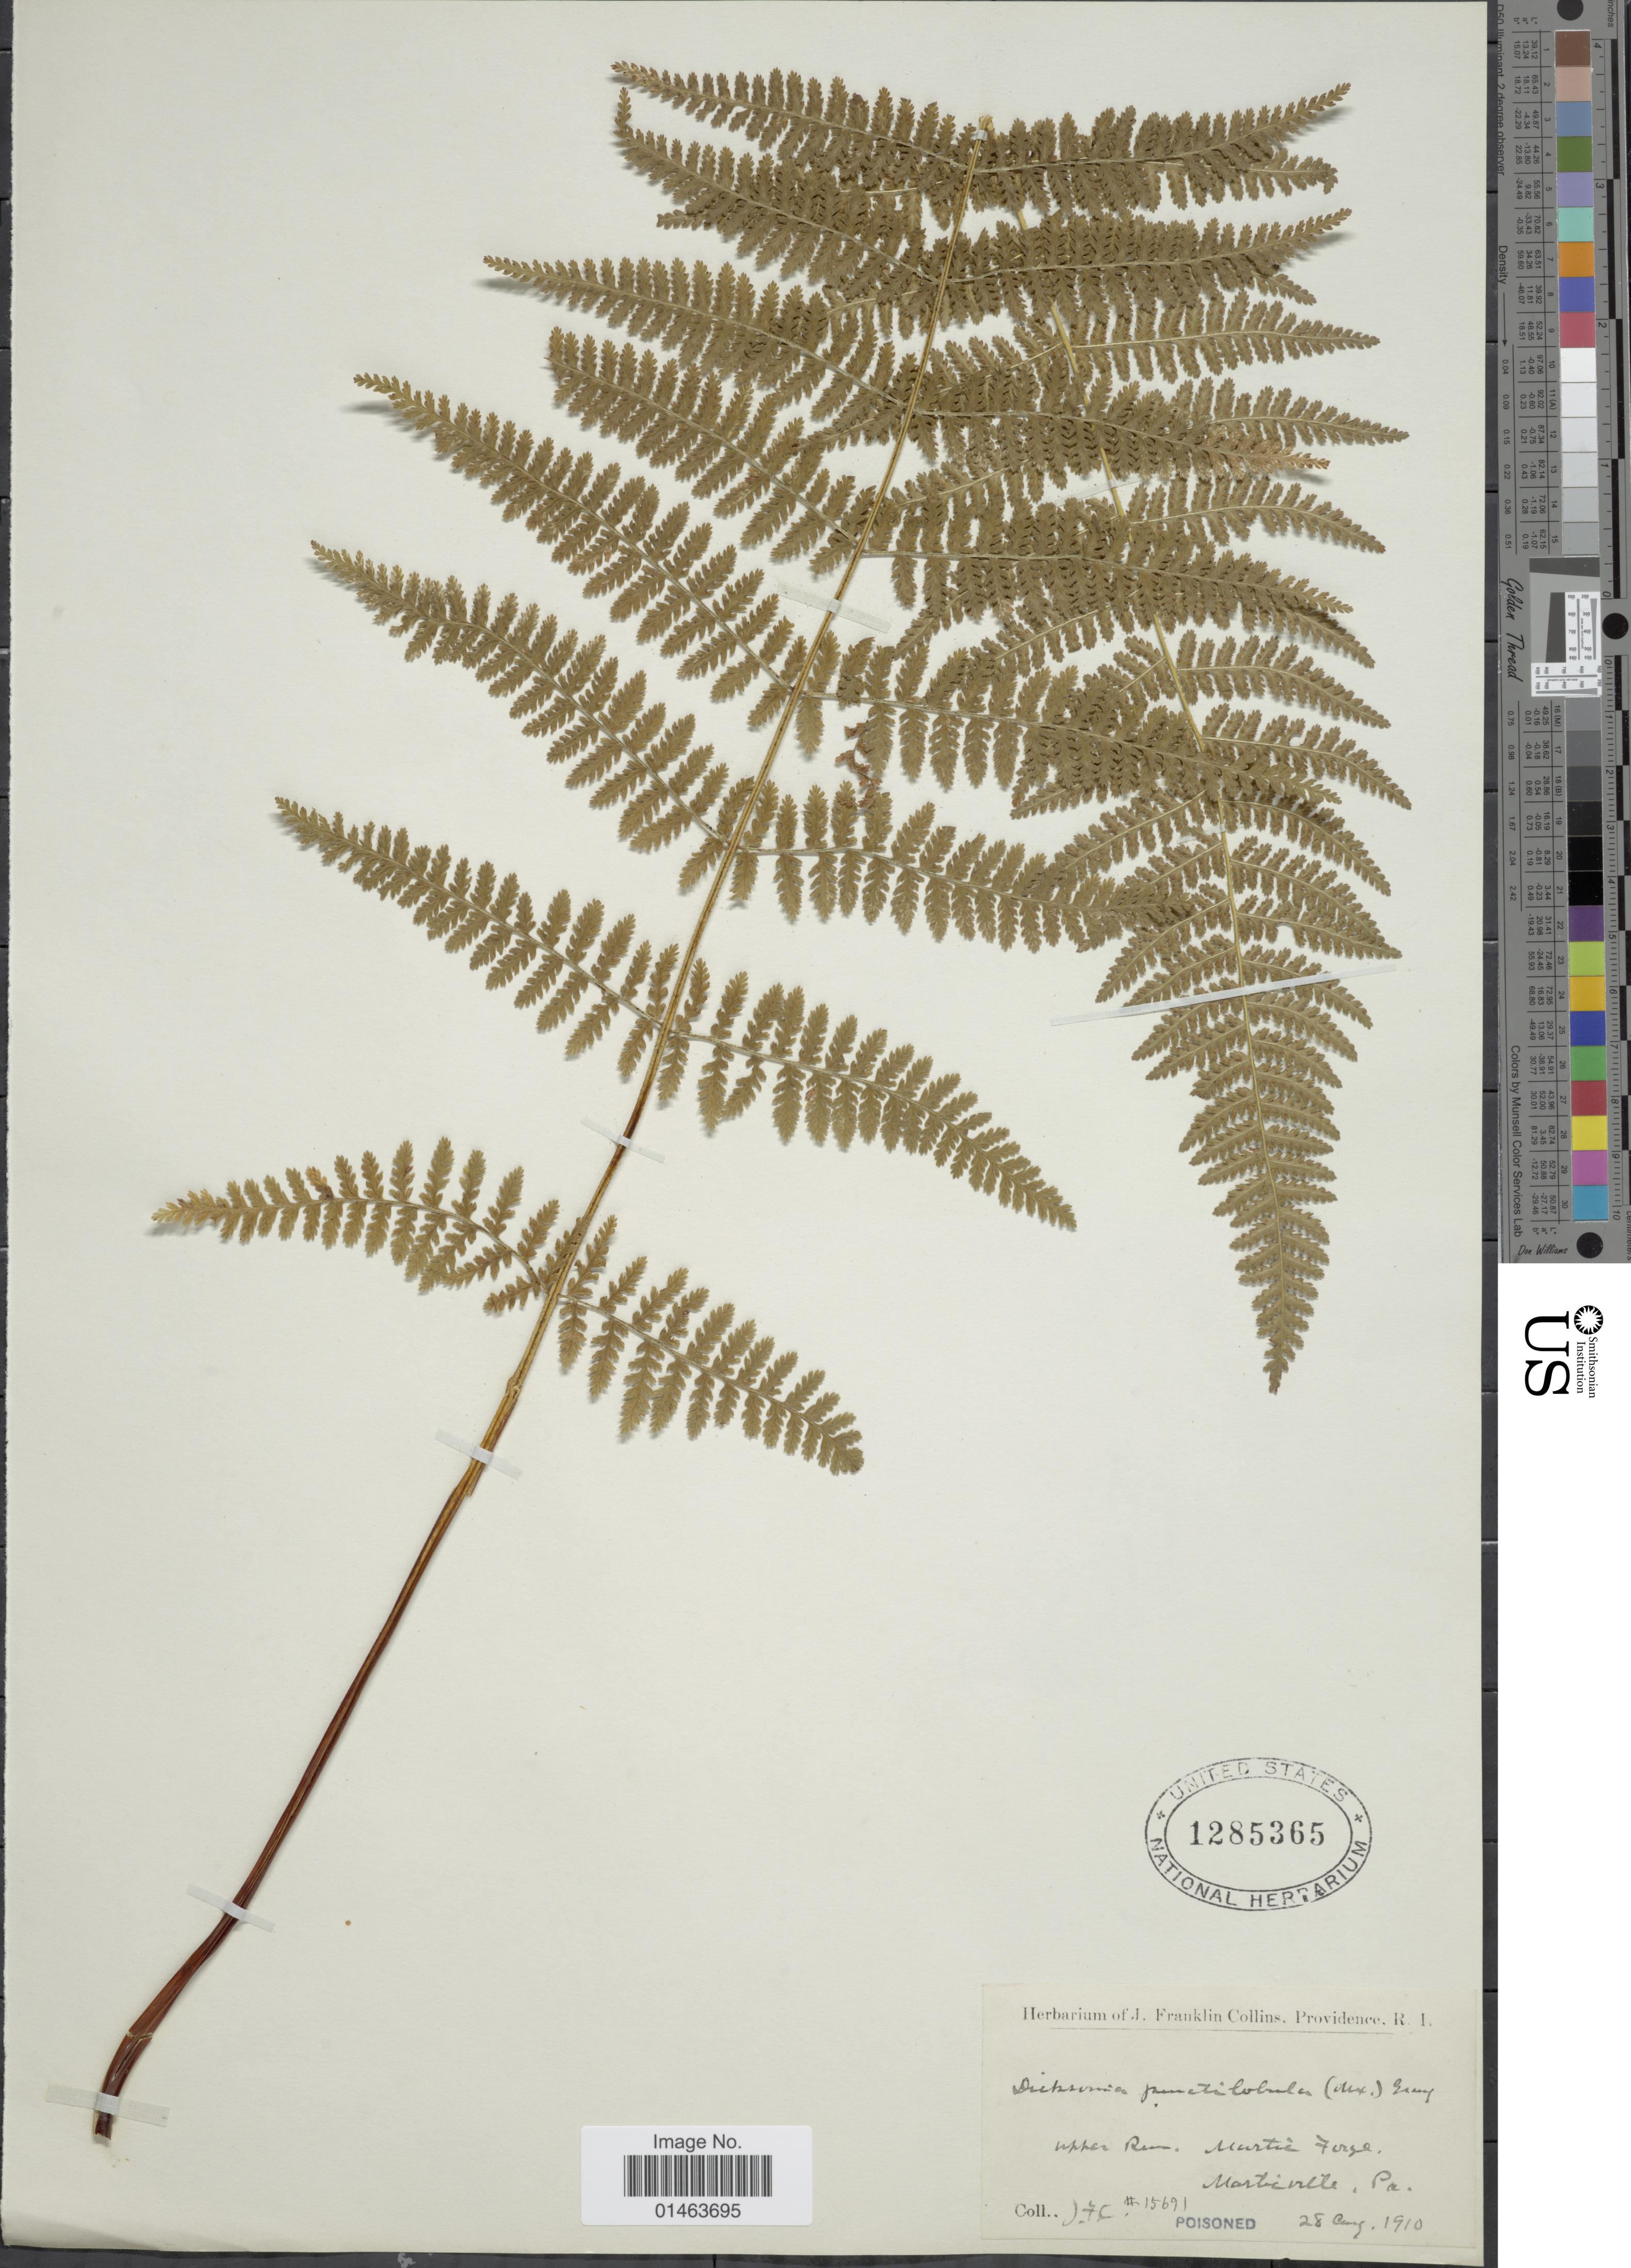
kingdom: Plantae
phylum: Tracheophyta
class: Polypodiopsida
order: Polypodiales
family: Dennstaedtiaceae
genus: Dennstaedtia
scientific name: Dennstaedtia punctilobula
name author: (Michx.) T. Moore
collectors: J. Collins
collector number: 15691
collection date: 1910-09-28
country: United States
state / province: Pennsylvania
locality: Upper Riv. Matic Forge, Martinville.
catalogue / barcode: US 1285365